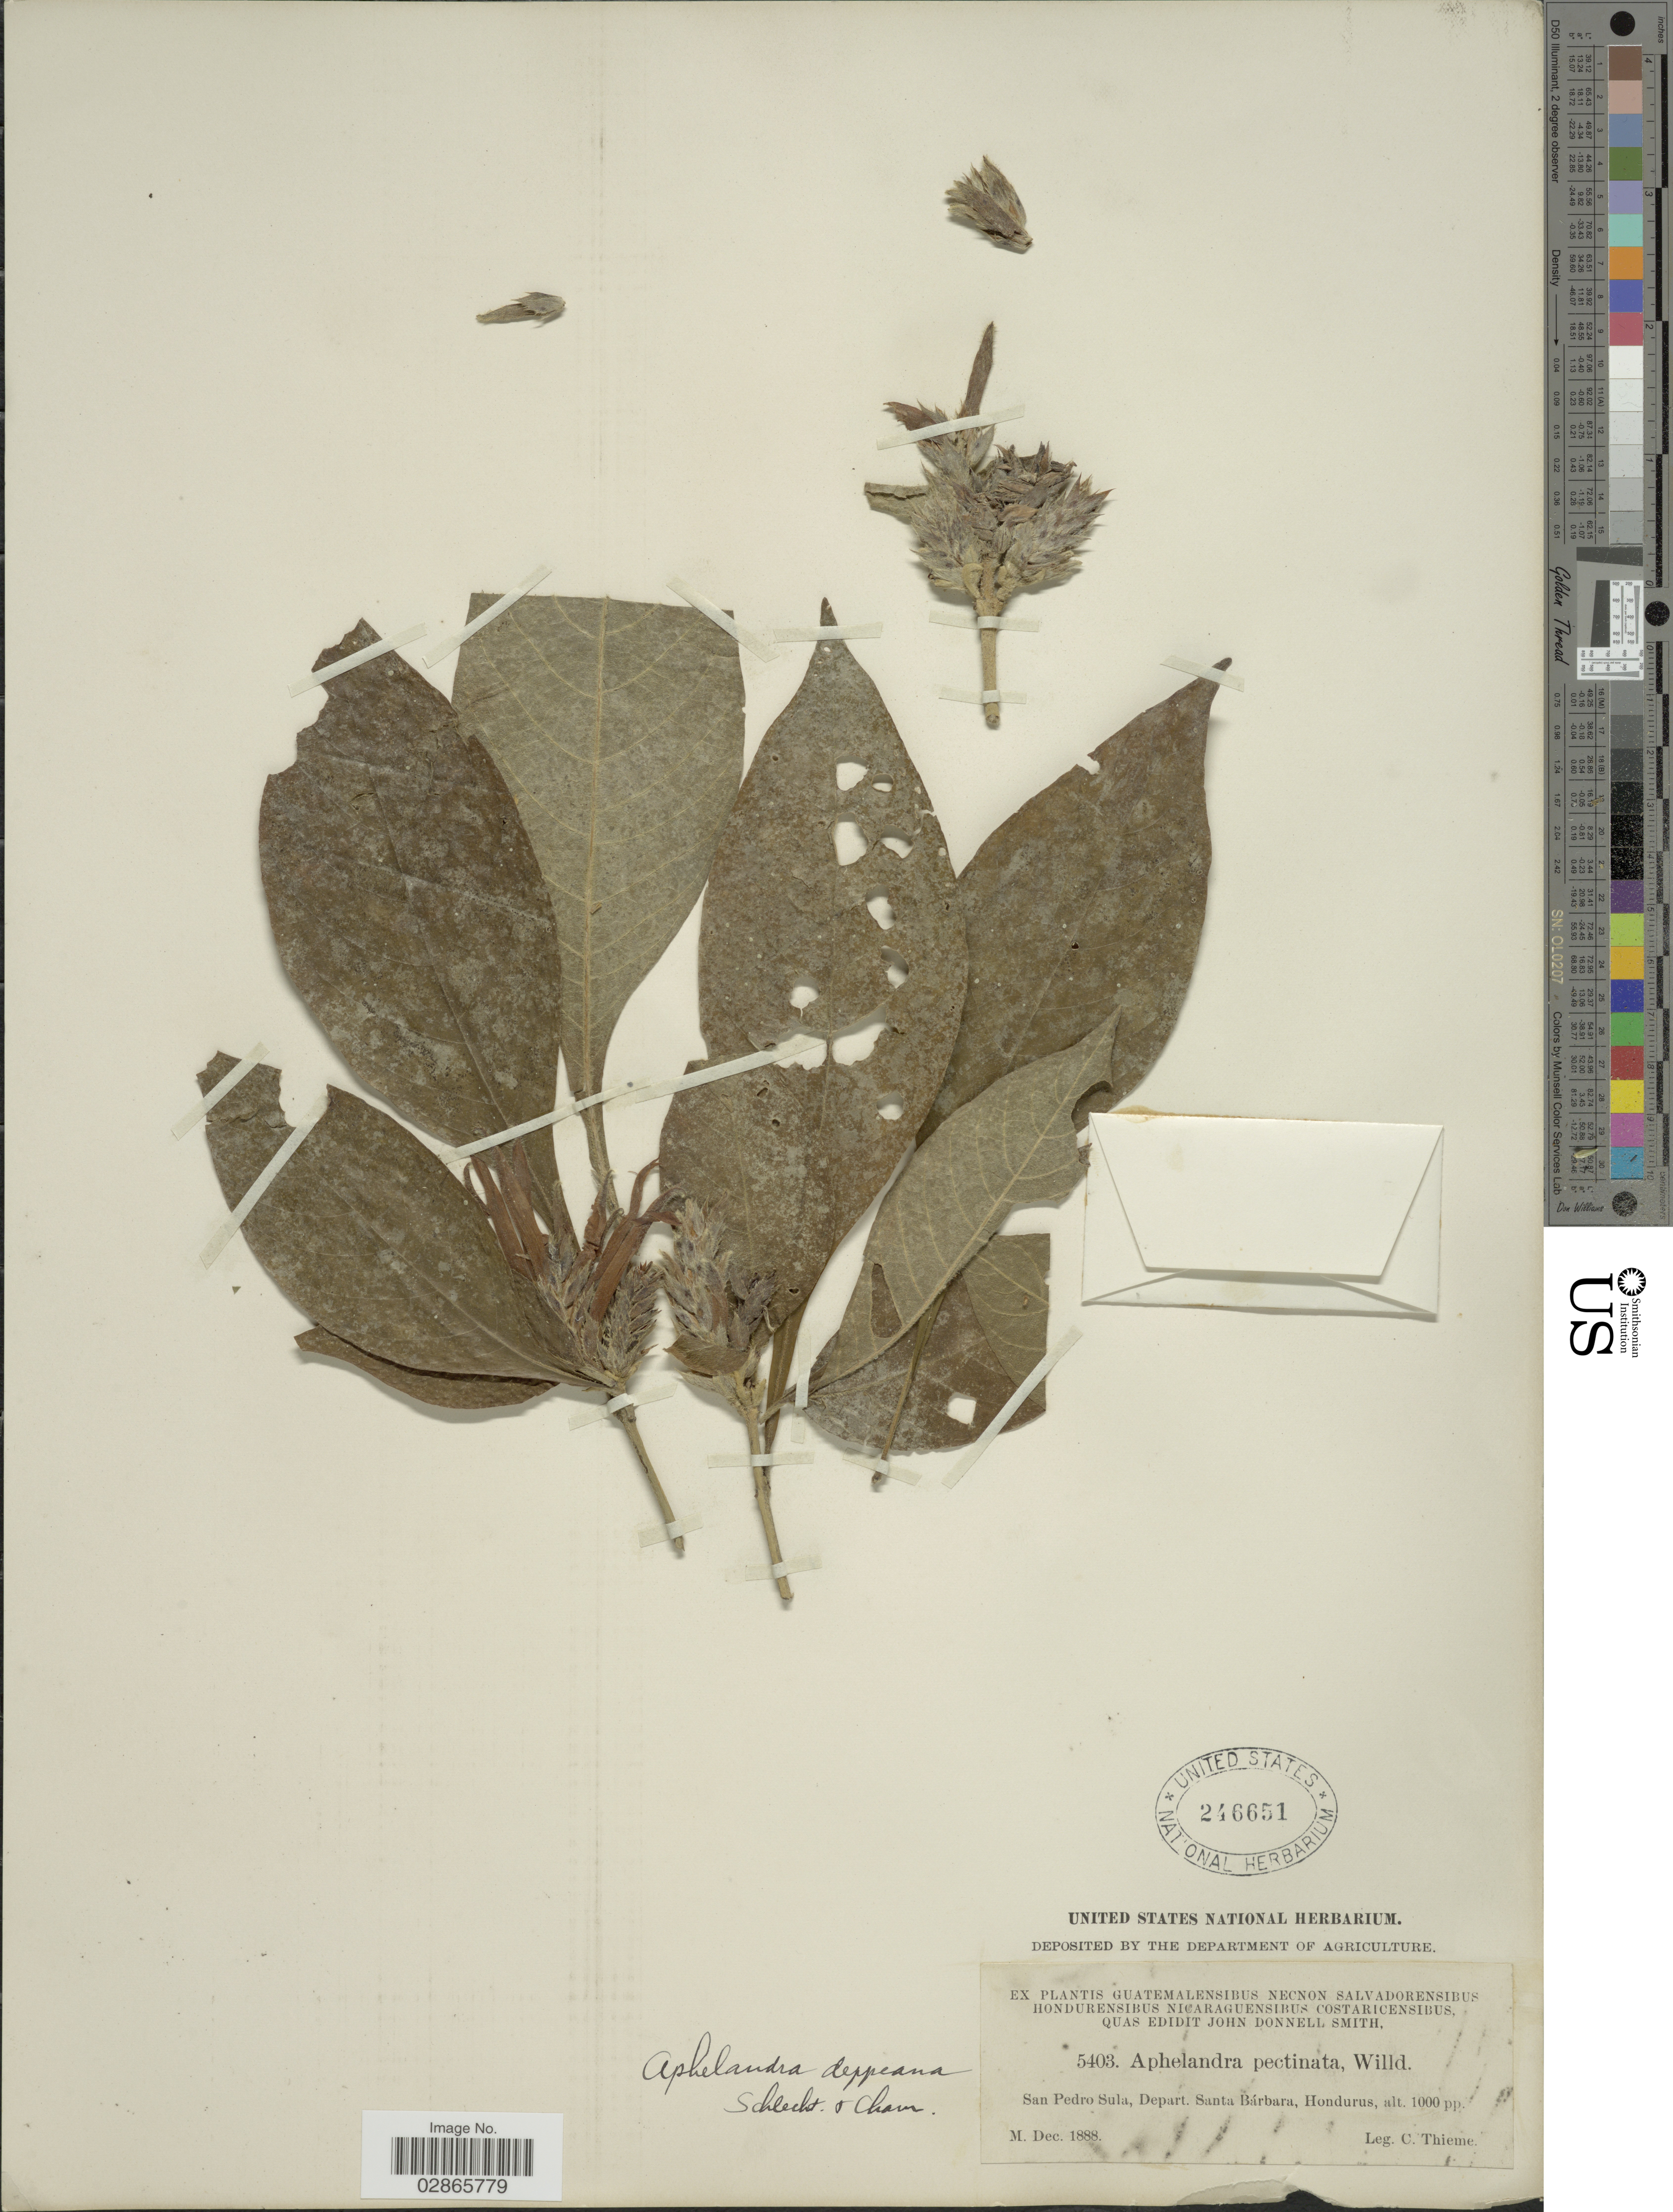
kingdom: Plantae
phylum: Tracheophyta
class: Magnoliopsida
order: Lamiales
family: Acanthaceae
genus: Aphelandra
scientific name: Aphelandra deppeana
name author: Schltdl. & Cham.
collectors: C. Thieme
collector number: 5403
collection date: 1888-12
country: Honduras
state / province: Santa Bárbara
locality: San Pedro Sula, Depart. Santa Bárbara.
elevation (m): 305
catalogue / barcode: US 246651